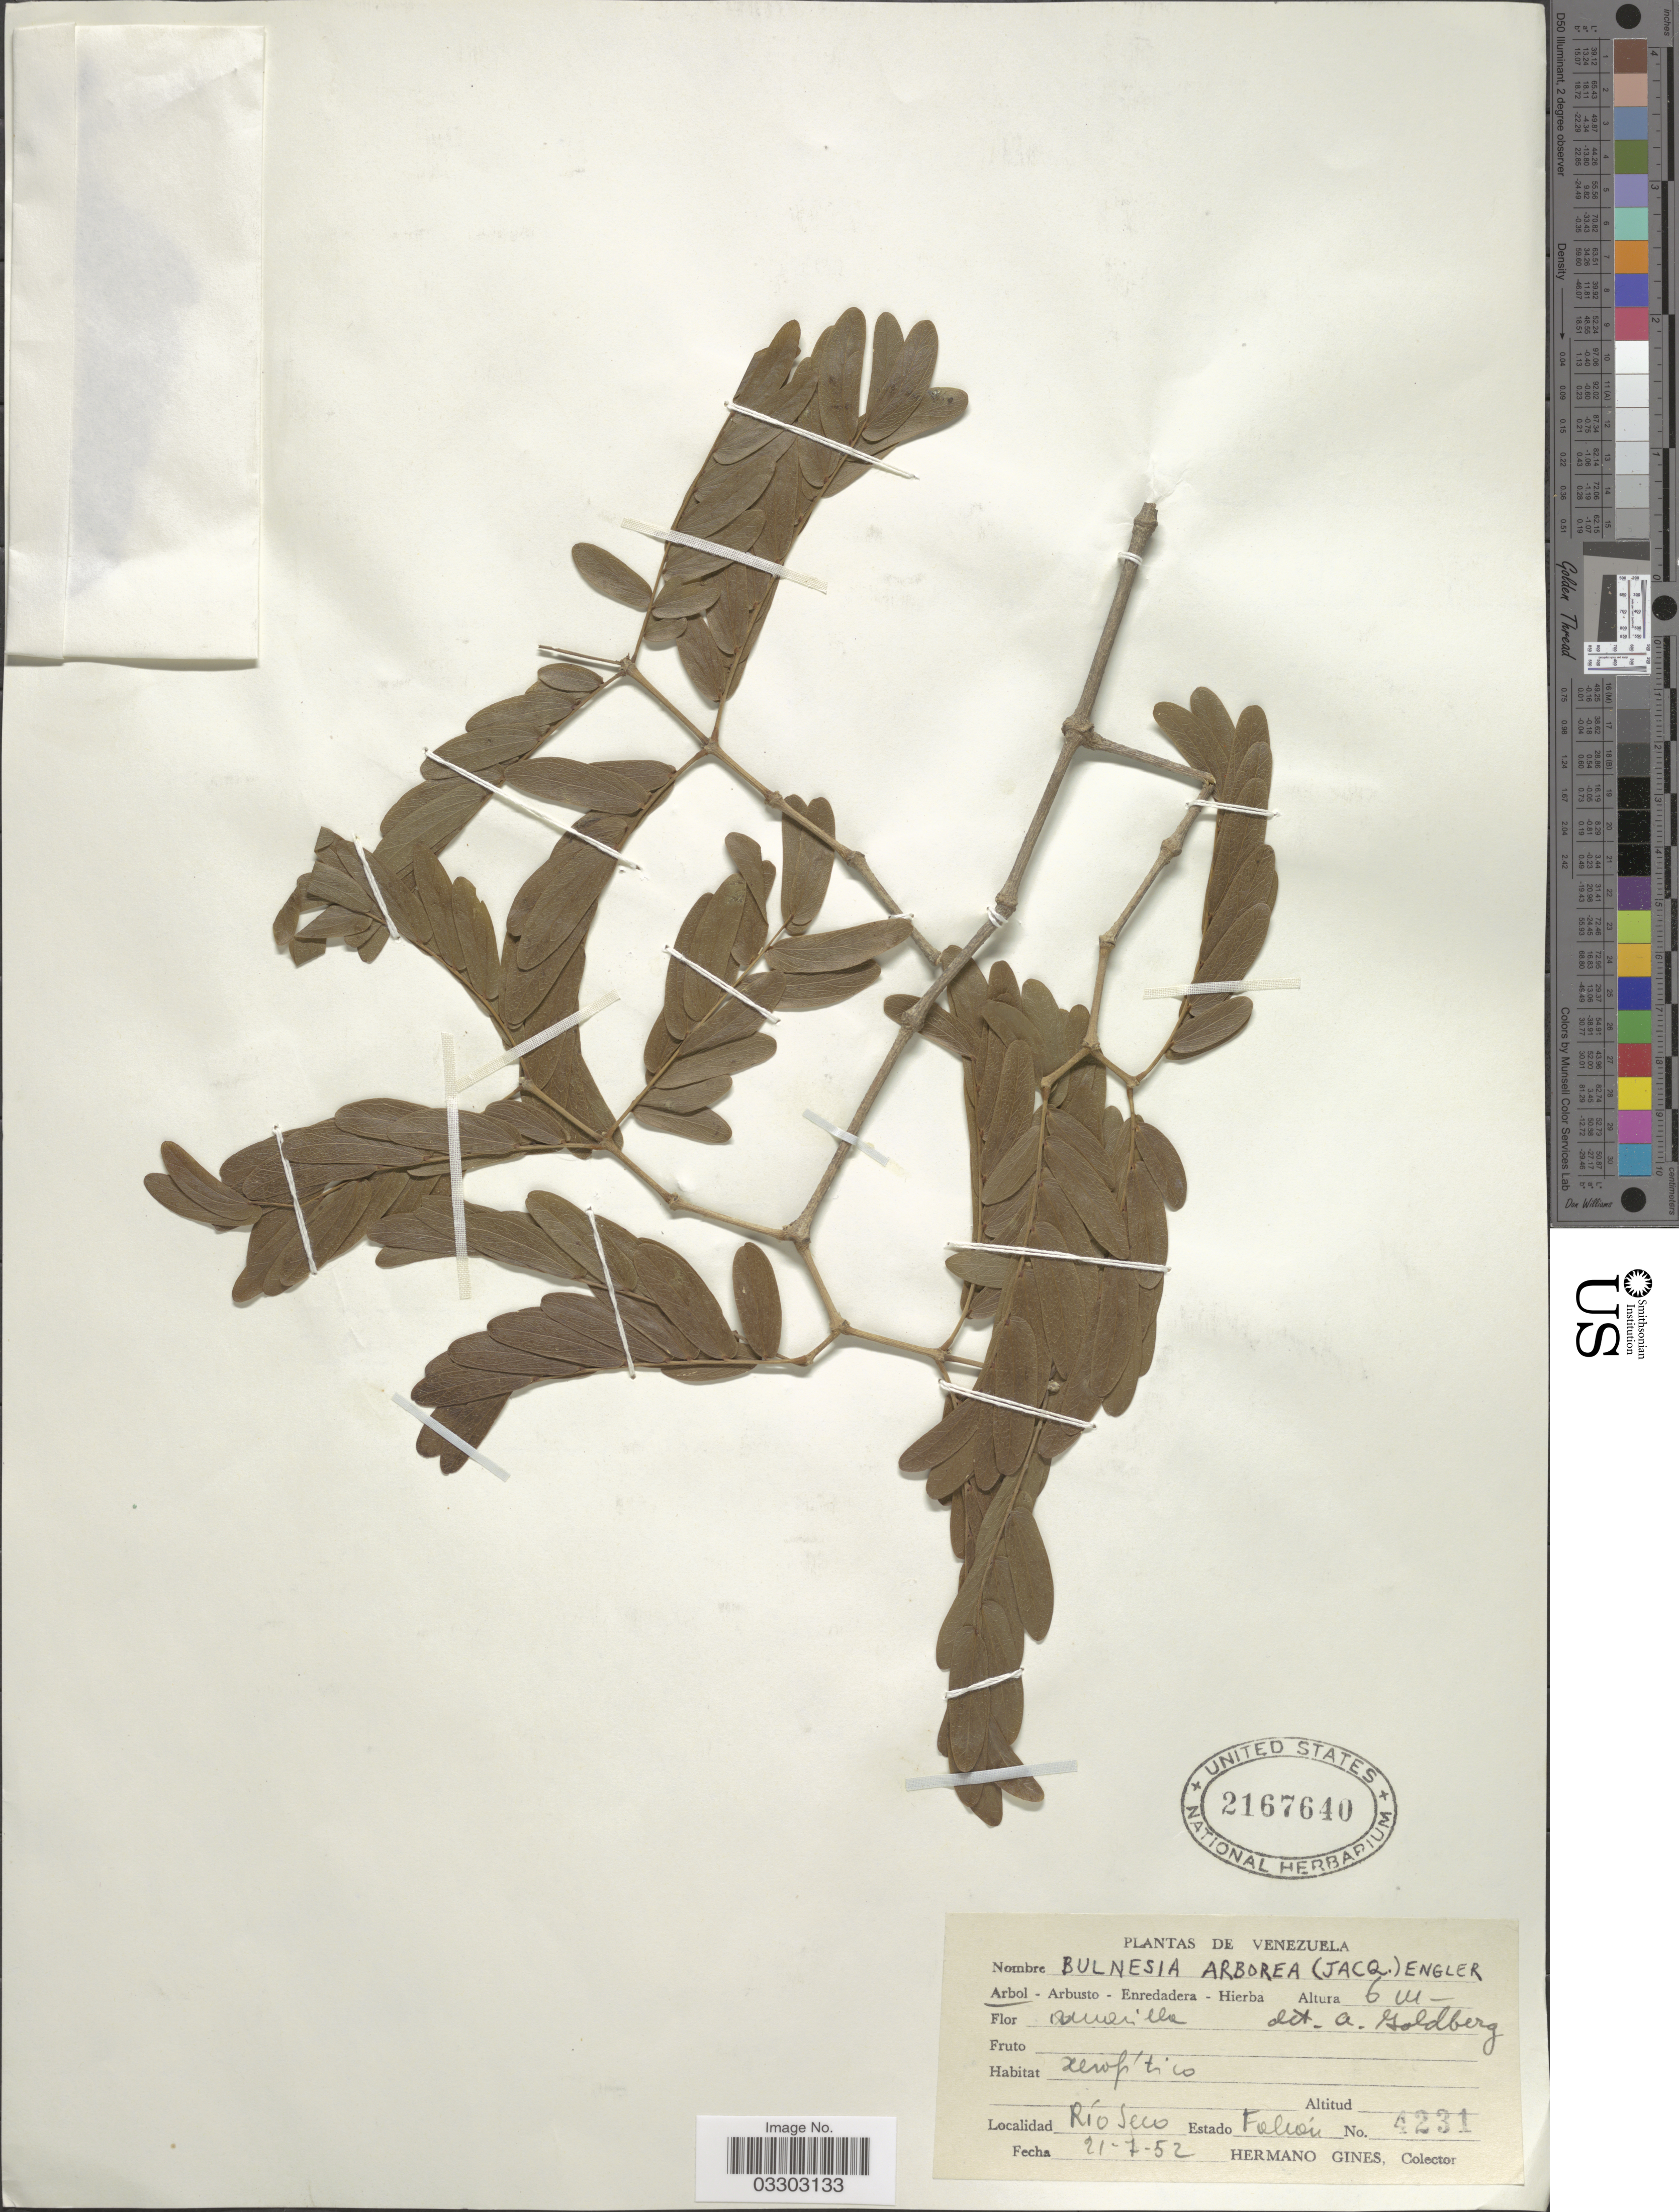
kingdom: Plantae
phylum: Tracheophyta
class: Magnoliopsida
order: Zygophyllales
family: Zygophyllaceae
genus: Gonopterodendron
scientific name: Gonopterodendron arboreum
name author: (Jacq.) Godoy-Bürki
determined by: U.S. National Herbarium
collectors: Bro. Gines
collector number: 4231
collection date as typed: Transcribed d/m/y: 21/7/52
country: Venezuela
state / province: Falcón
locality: Río Seco.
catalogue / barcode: US 2167640